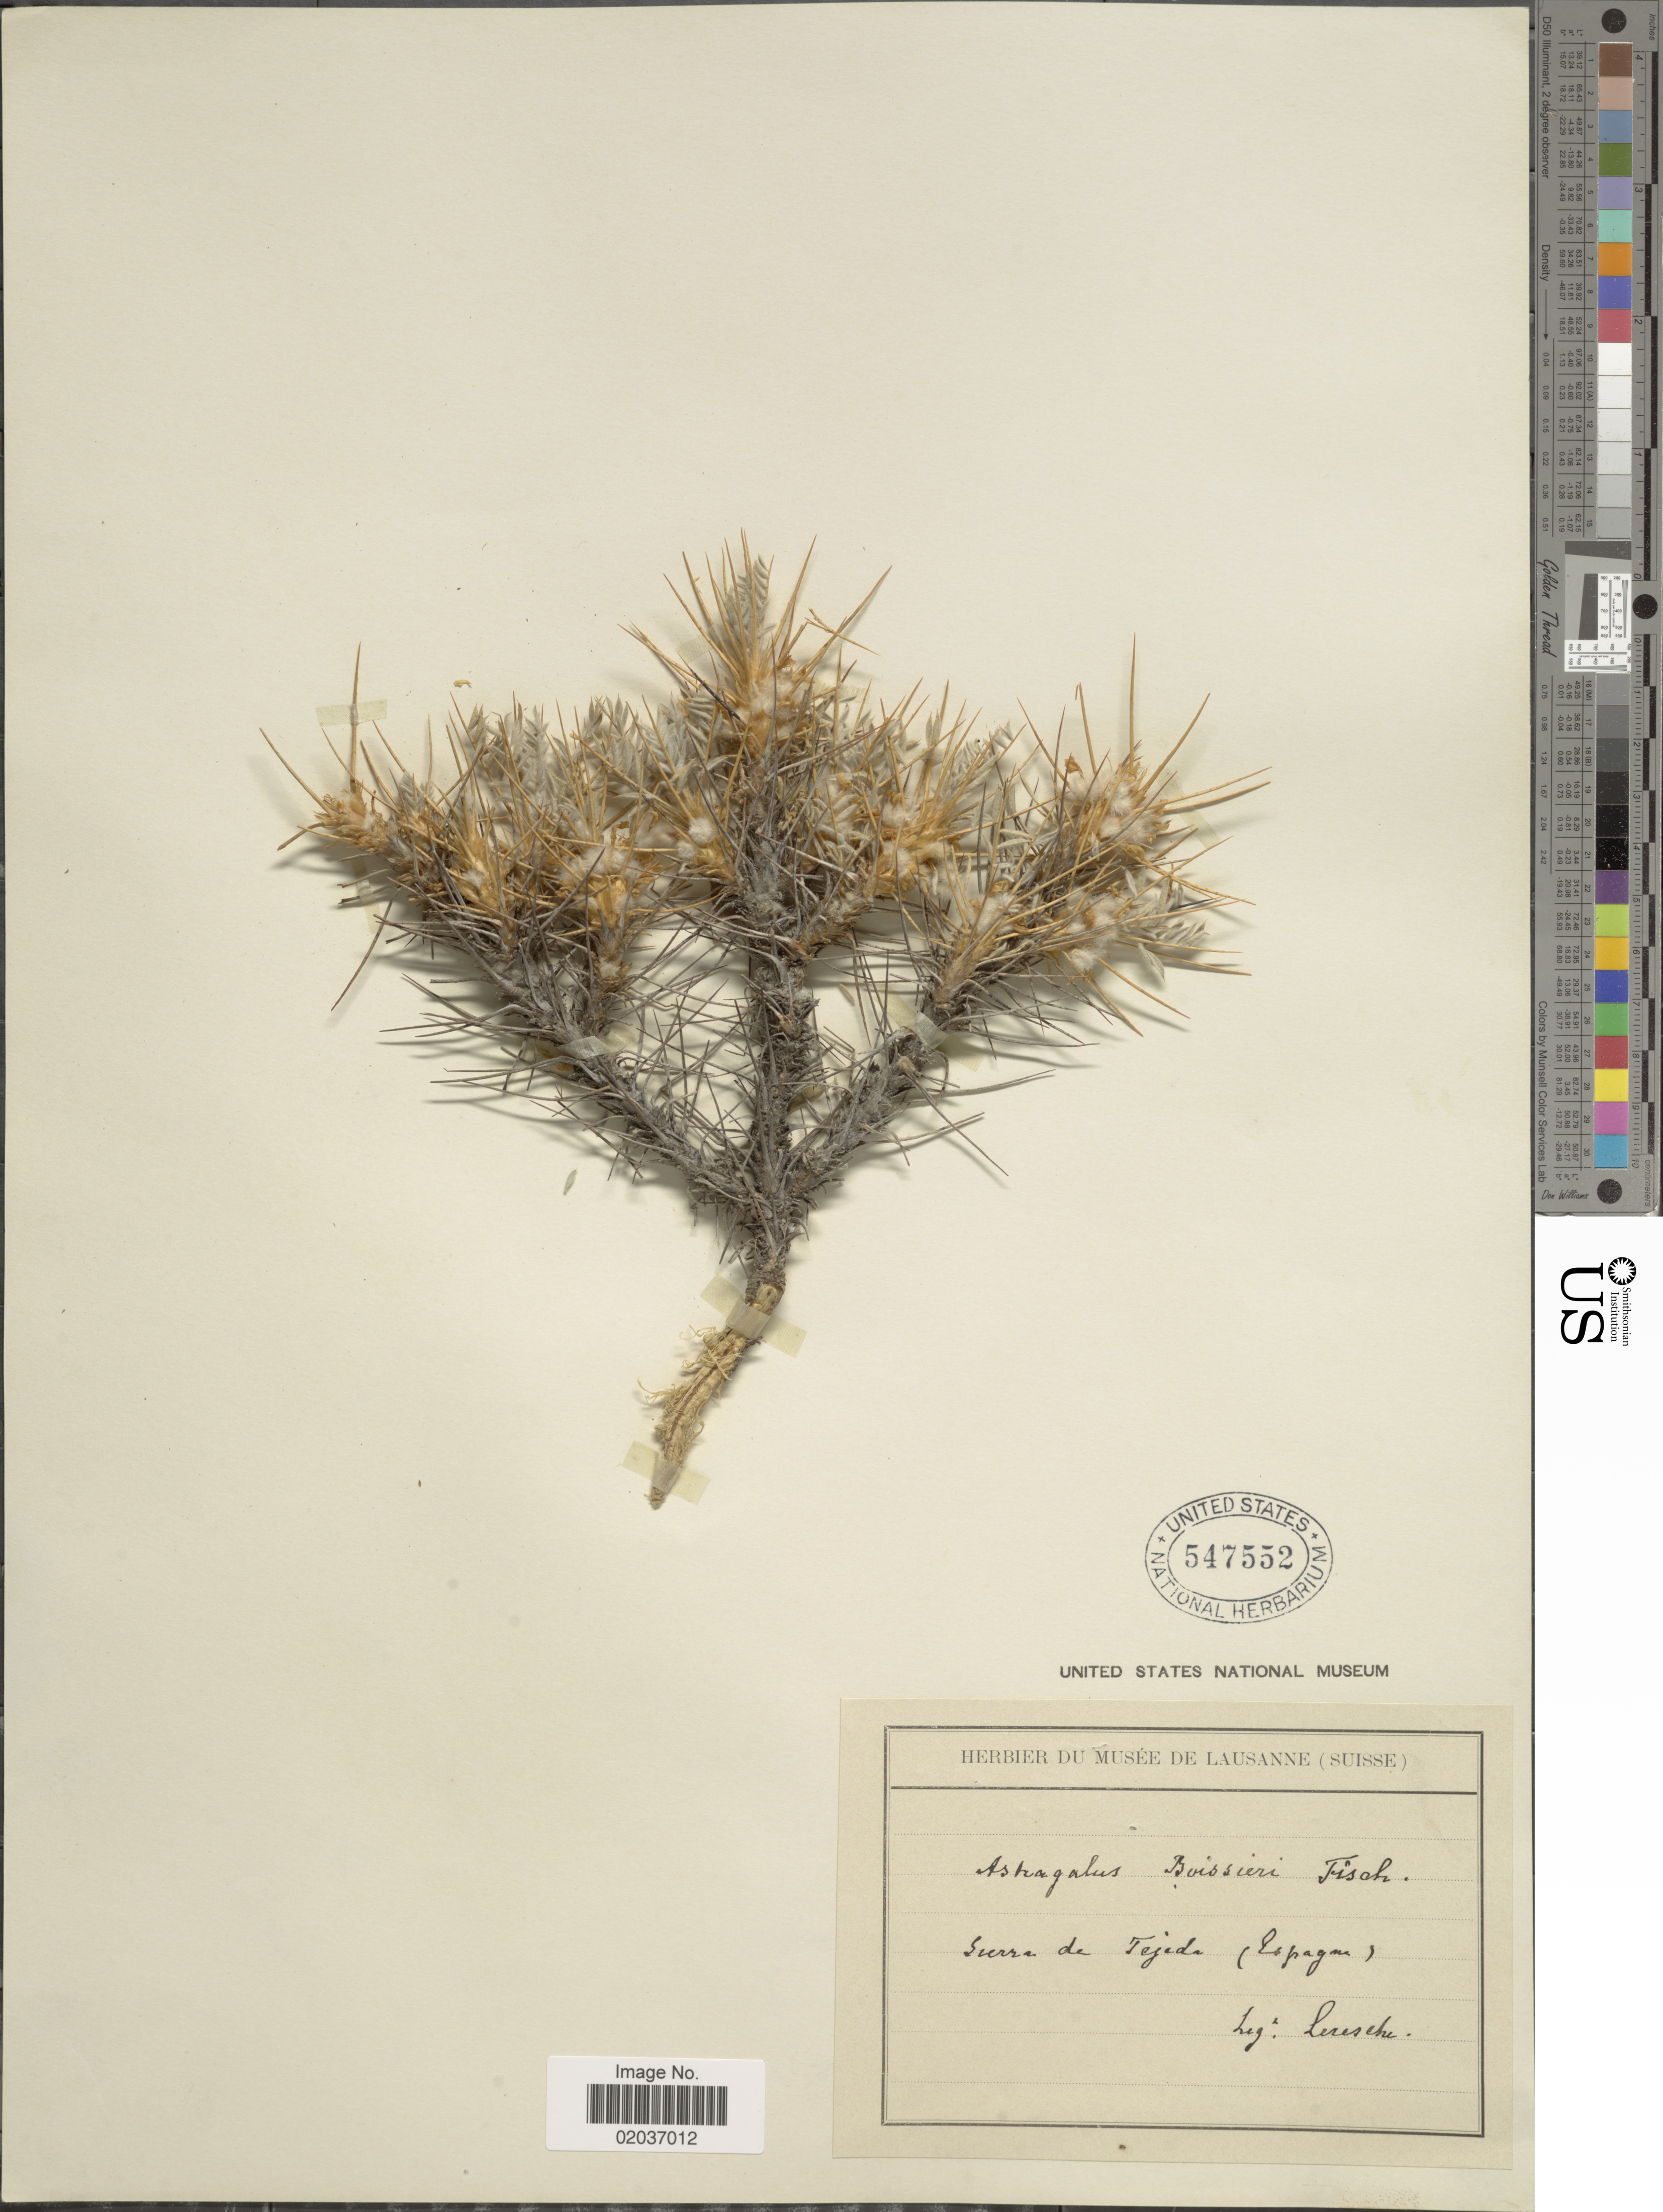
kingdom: Plantae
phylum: Tracheophyta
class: Magnoliopsida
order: Fabales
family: Fabaceae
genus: Astragalus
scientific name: Astragalus boissieri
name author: Fisch.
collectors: Leresche, --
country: Spain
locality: Sierra de Tejeda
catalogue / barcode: US 547552